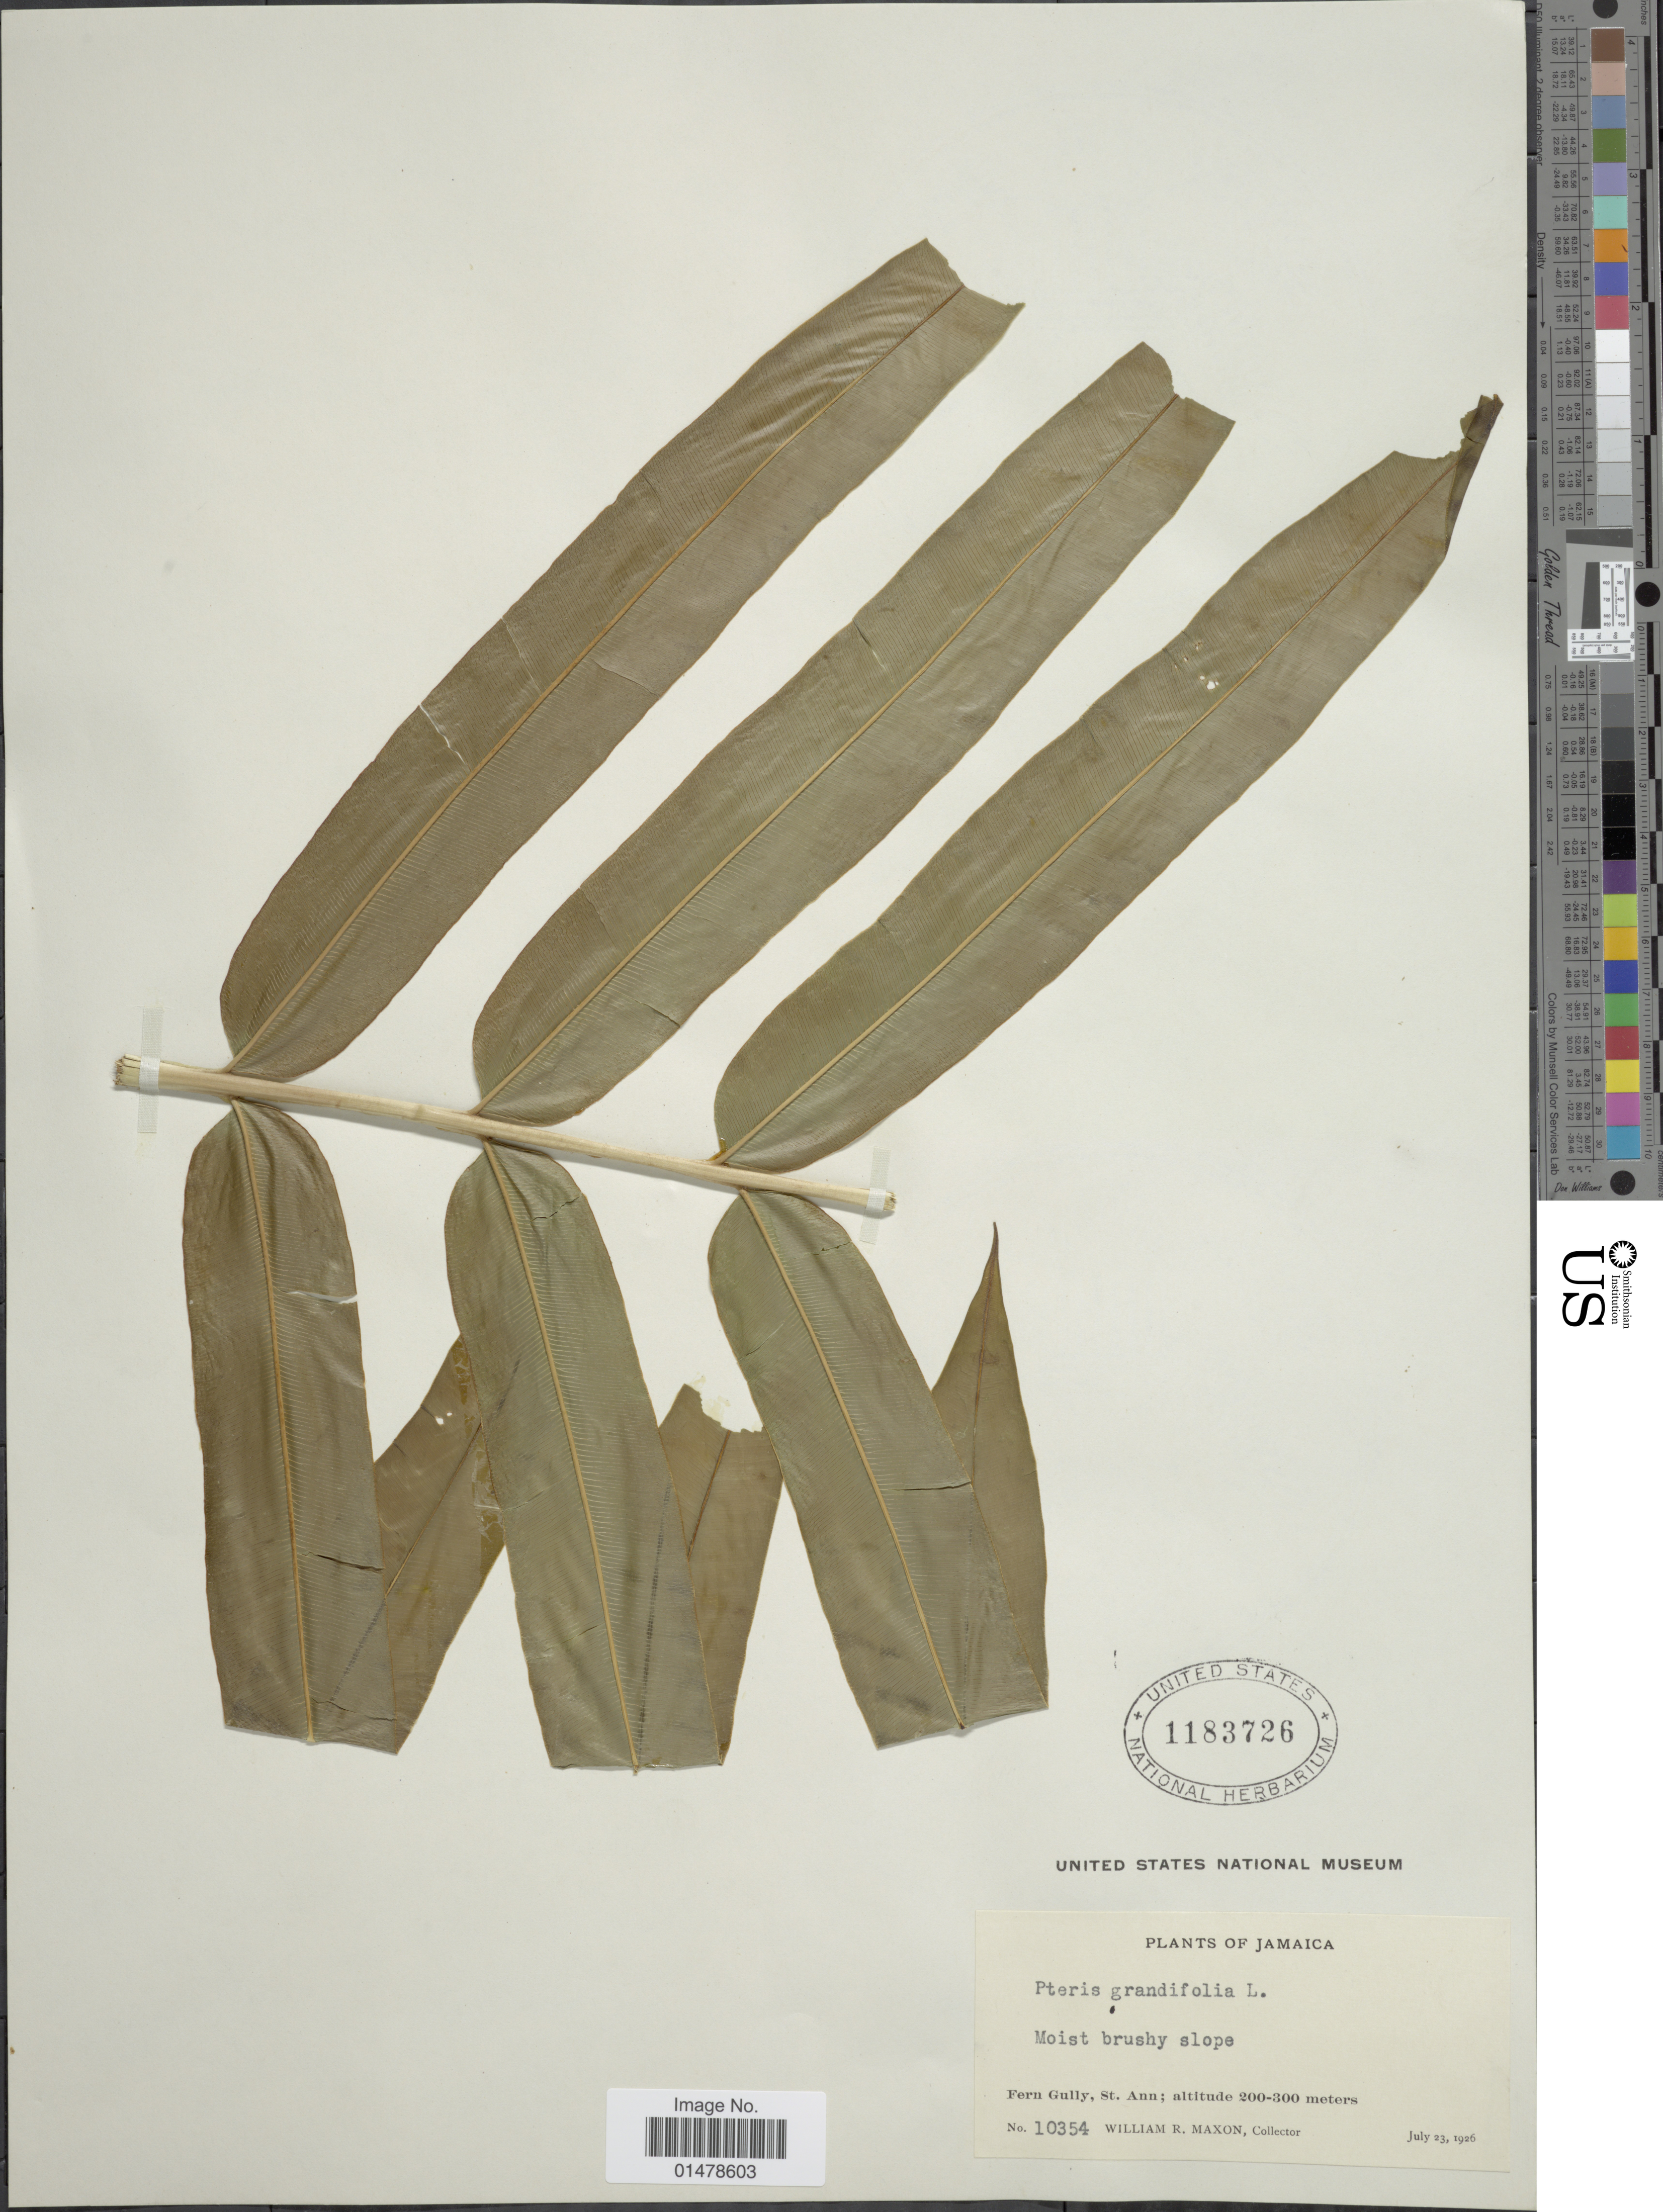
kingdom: Plantae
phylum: Tracheophyta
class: Polypodiopsida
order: Polypodiales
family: Pteridaceae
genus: Pteris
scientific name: Pteris grandifolia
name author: L.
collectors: W. R. Maxon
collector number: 10354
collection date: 1926-07-23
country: Jamaica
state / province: Saint Ann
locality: Fern Gully, St. Ann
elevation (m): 200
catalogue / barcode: US 1183726